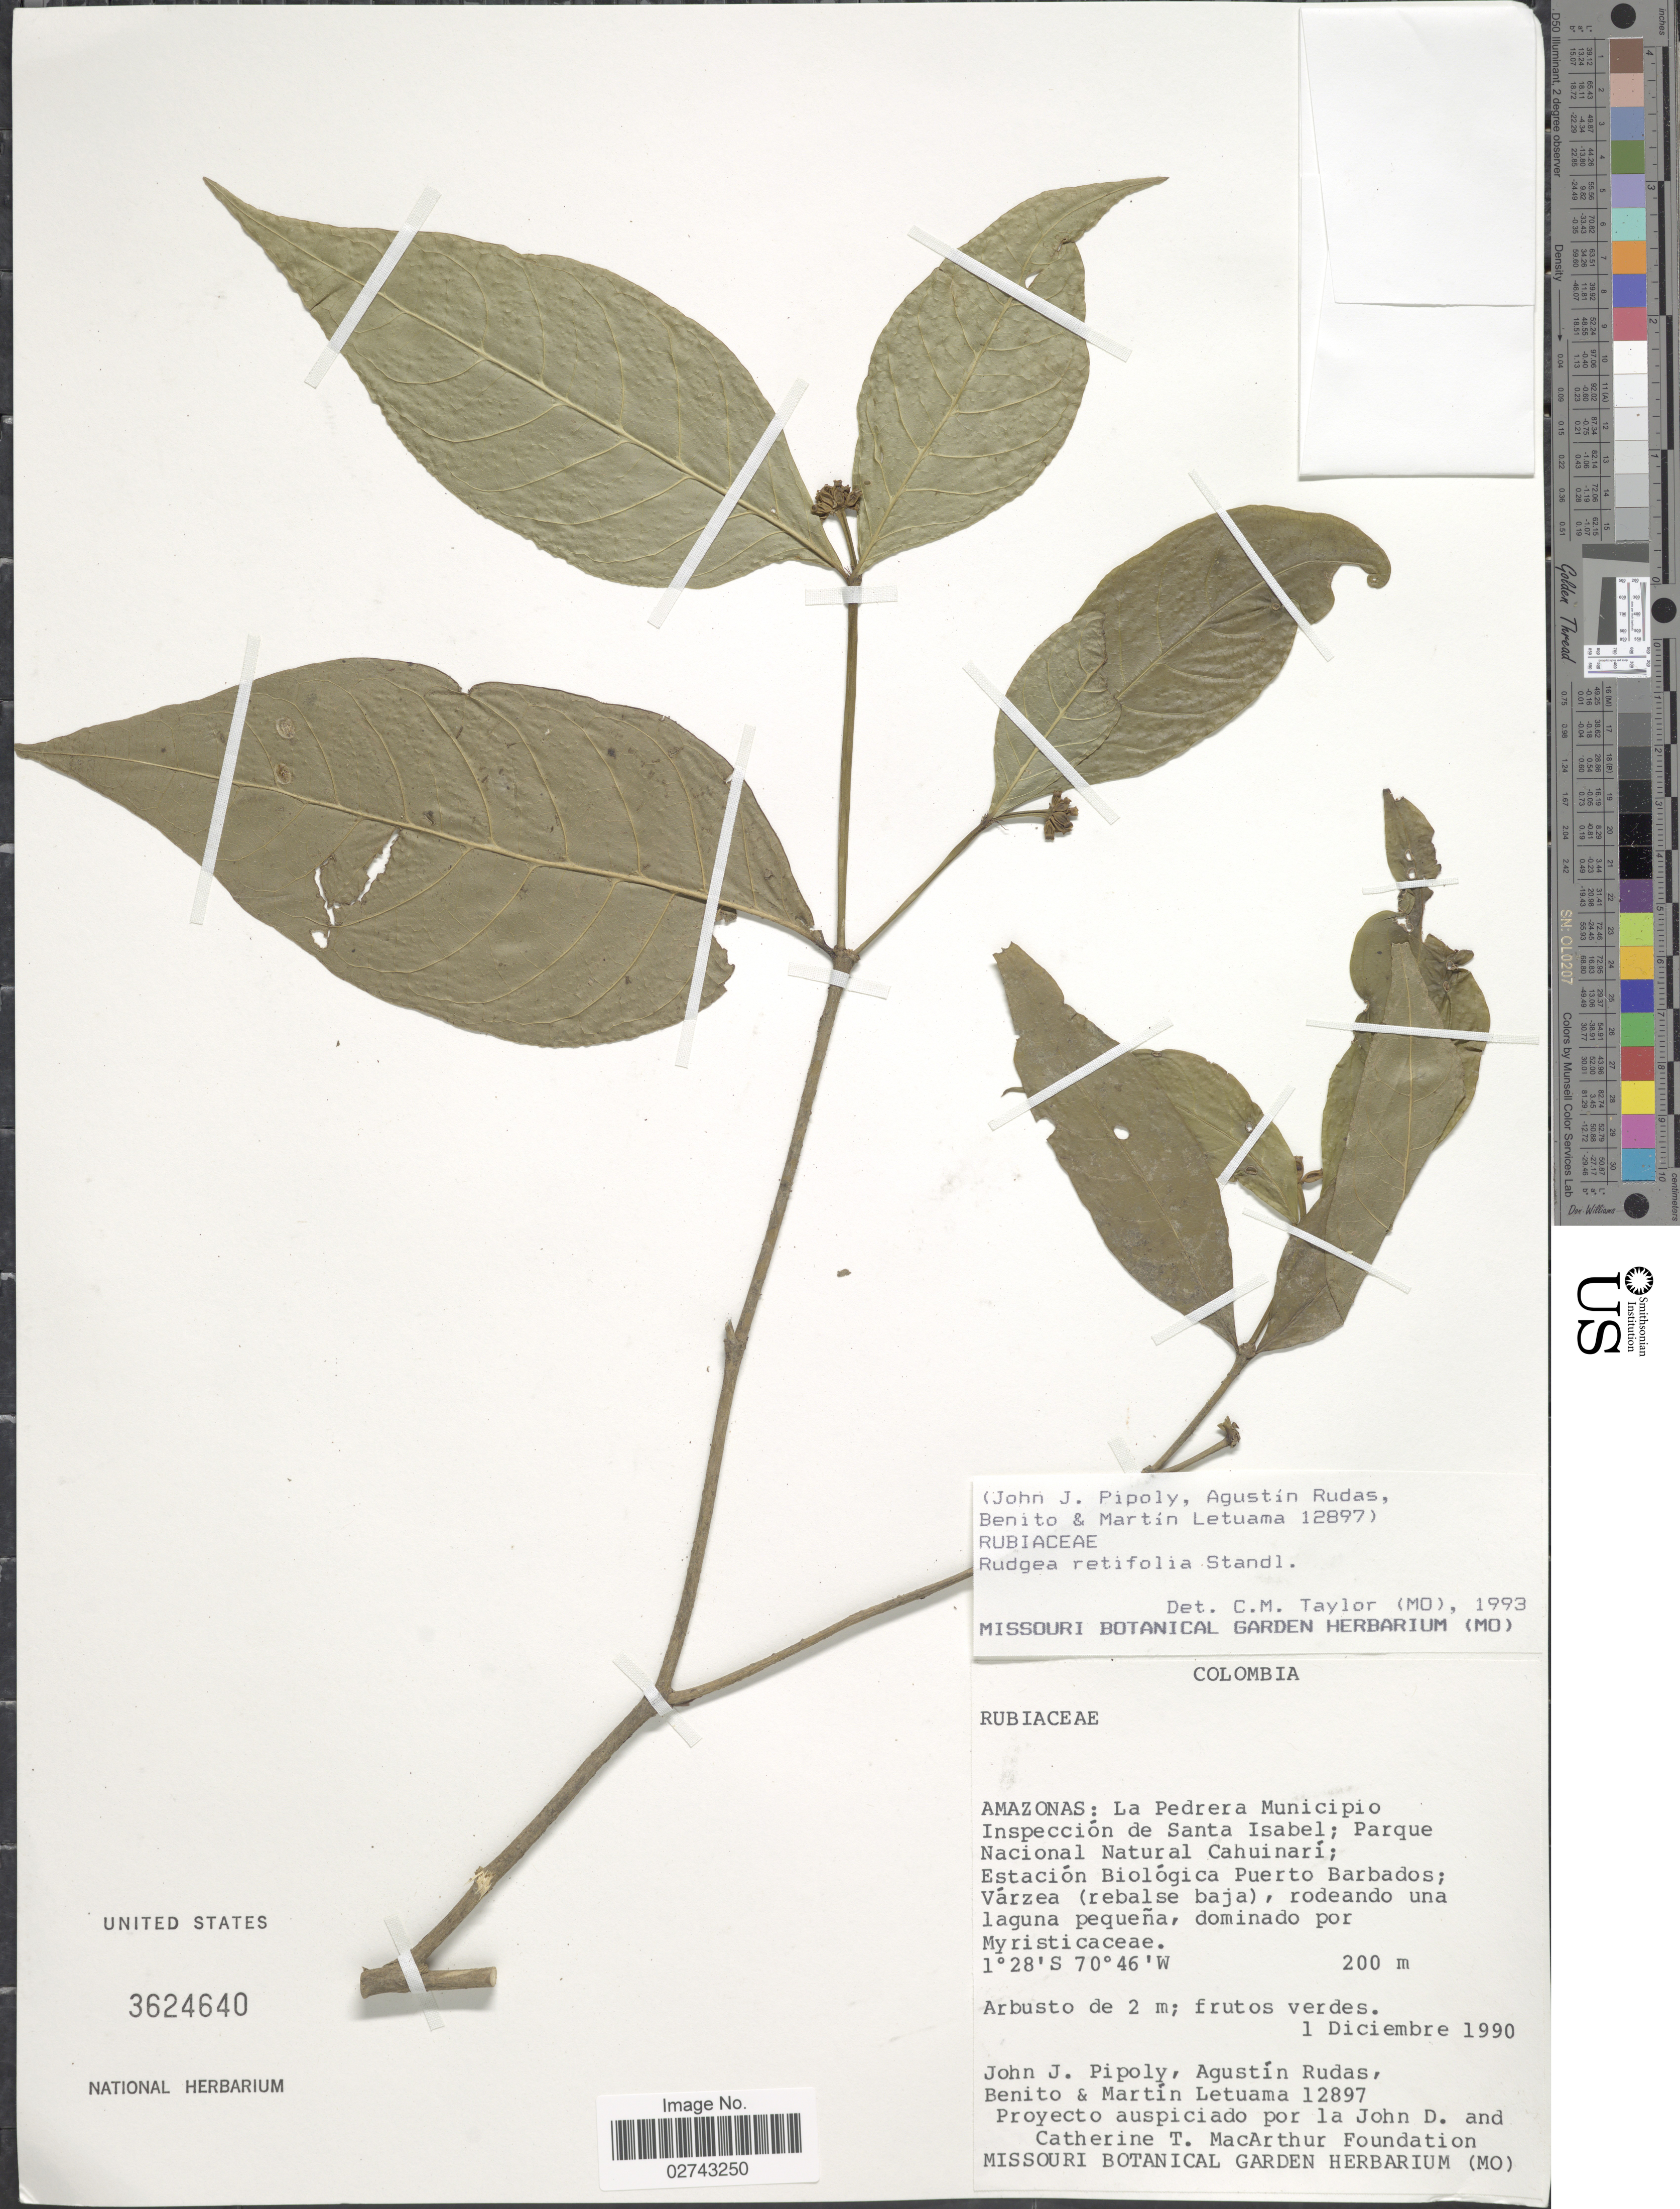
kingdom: Plantae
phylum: Tracheophyta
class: Magnoliopsida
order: Gentianales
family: Rubiaceae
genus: Rudgea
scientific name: Rudgea retifolia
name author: Standl.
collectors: J. J. Pipoly, A. Rudas, B. Letuama & M. Letuama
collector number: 12897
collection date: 1990-12-01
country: Colombia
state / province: Amazônas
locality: La Pedrera Municipio Inspeccion de Santa Isabel; Parque Nacional Natural Cahuinari; Estacion Biologica Puerto Barbados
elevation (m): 200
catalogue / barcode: US 3624640